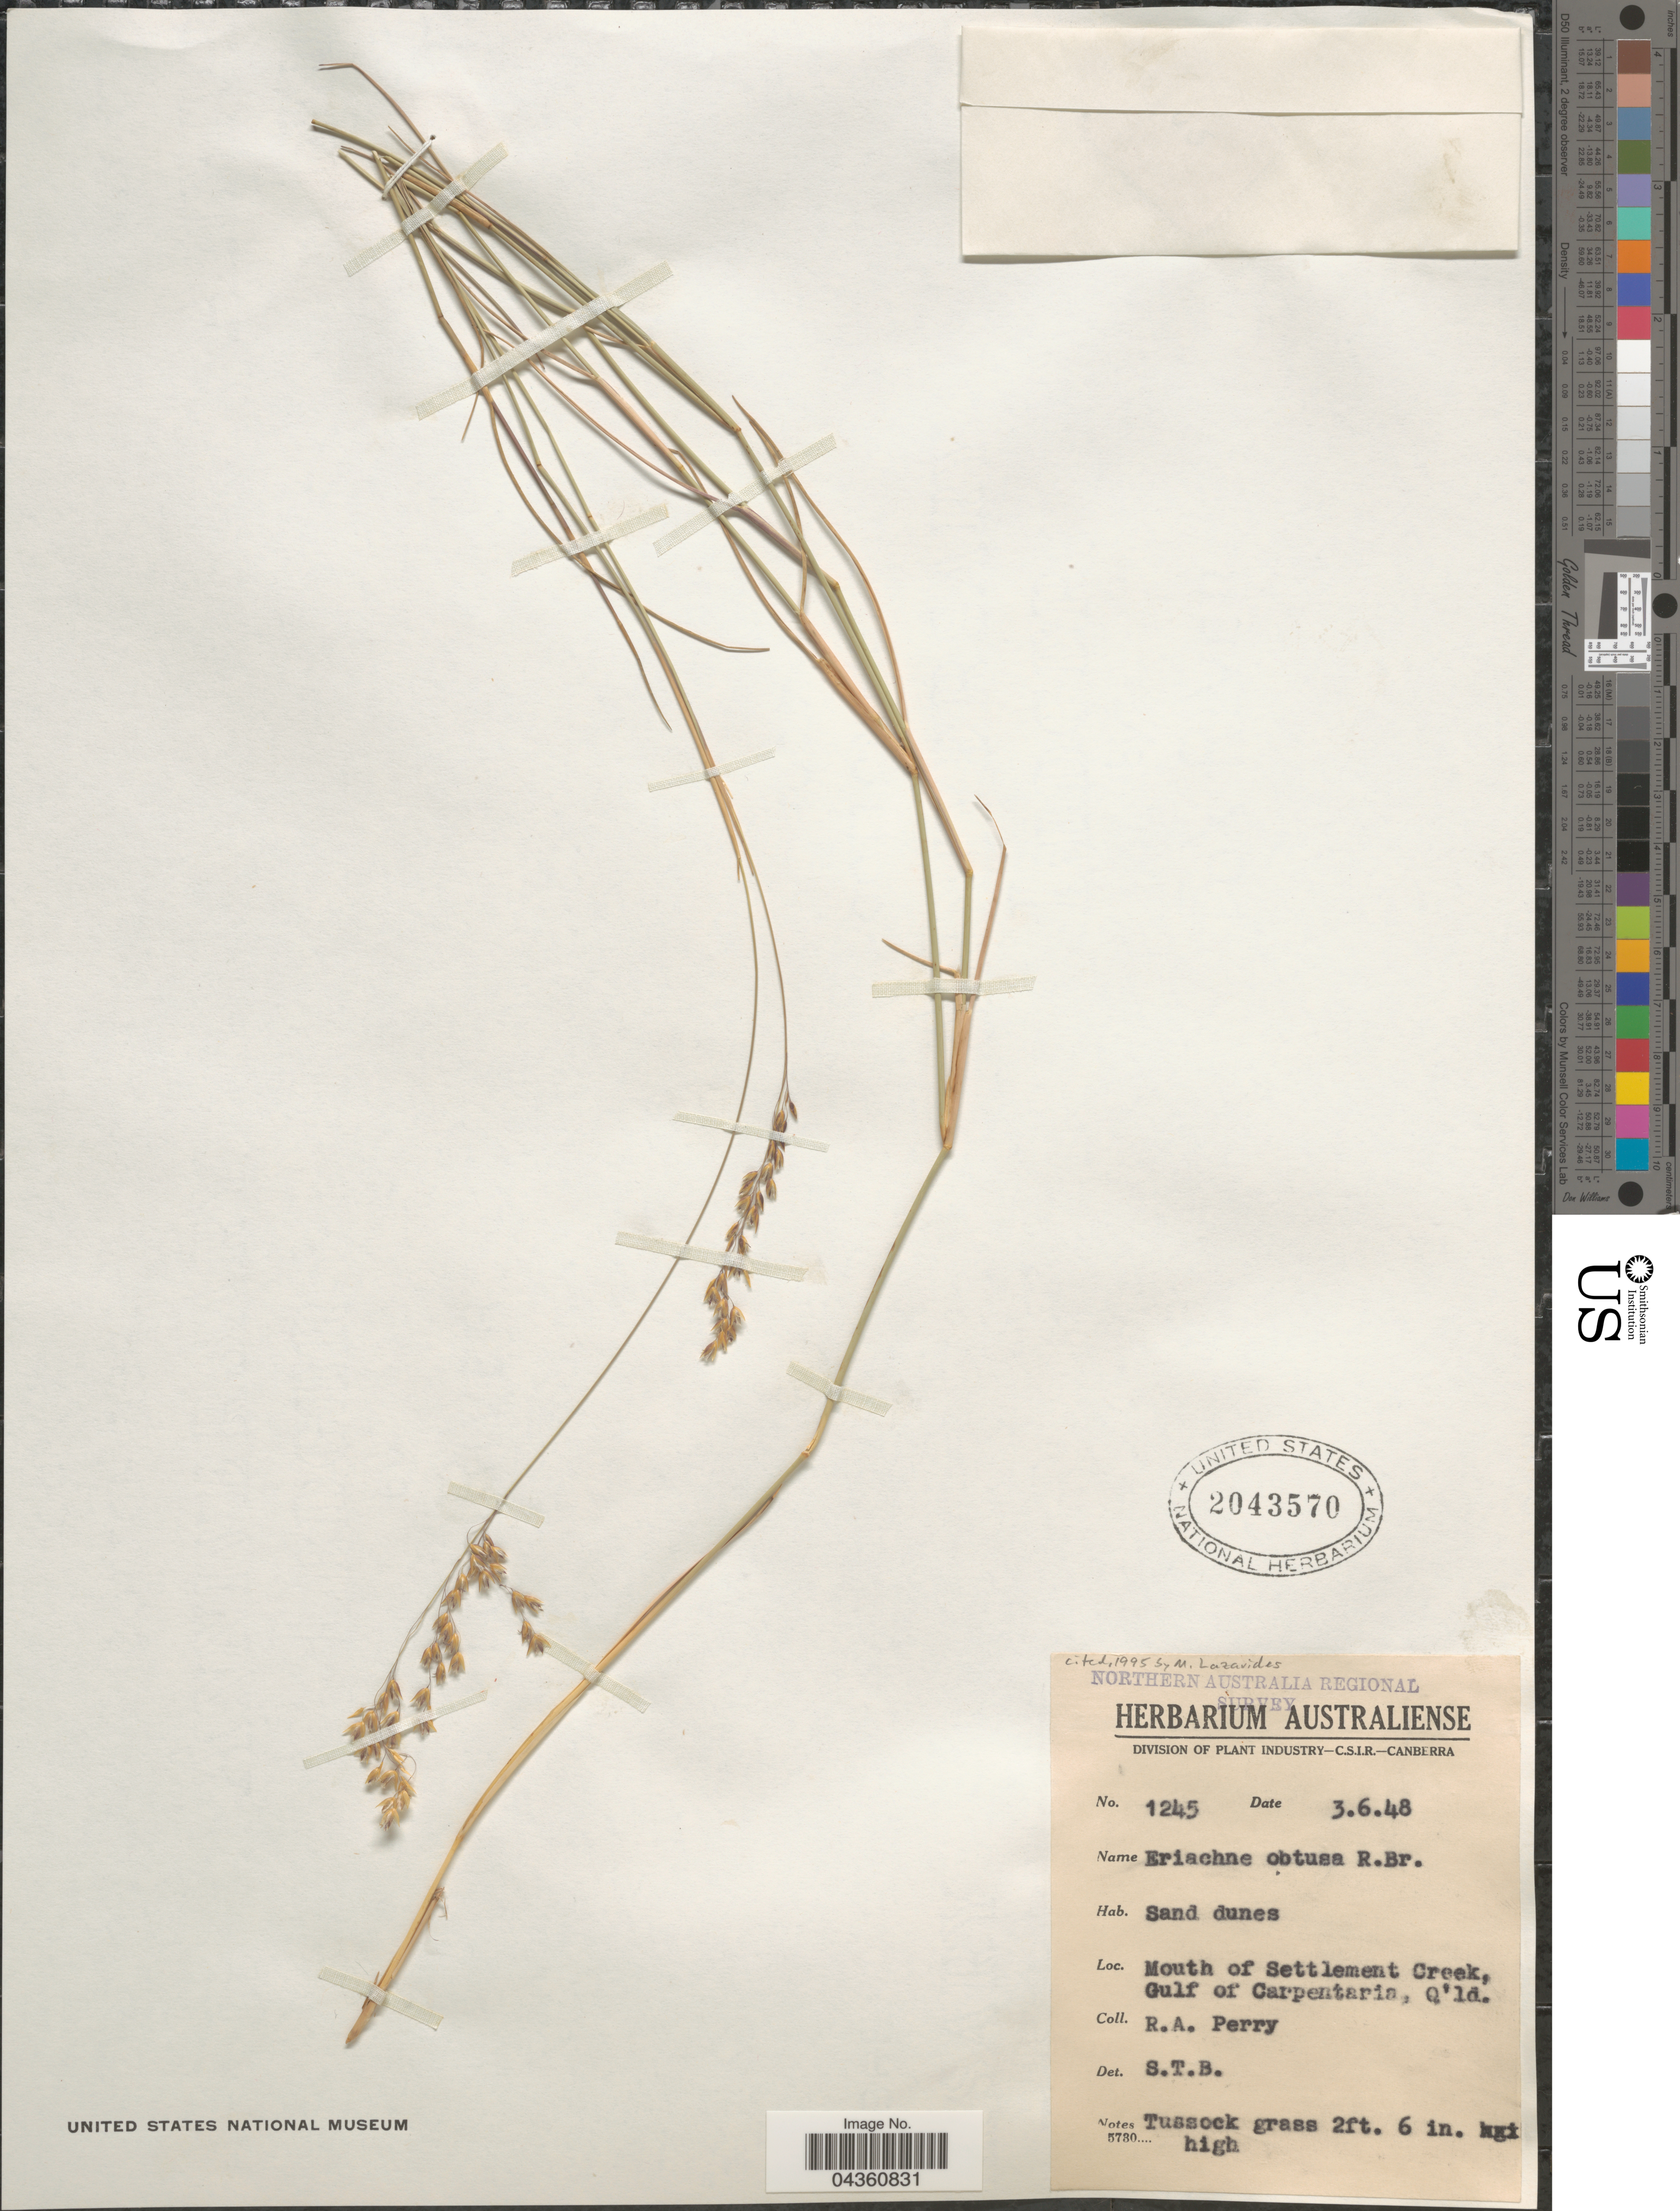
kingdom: Plantae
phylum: Tracheophyta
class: Liliopsida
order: Poales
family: Poaceae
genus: Eriachne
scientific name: Eriachne obtusa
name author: R. Br.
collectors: Perry, R. A.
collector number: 1245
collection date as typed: Transcribed d/m/y: 3/6/48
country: Australia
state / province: Queensland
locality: Northern Australia Regional Survey. Mouth of Settlement Creek, Gulf of Carpentaria.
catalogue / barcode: US 2043570